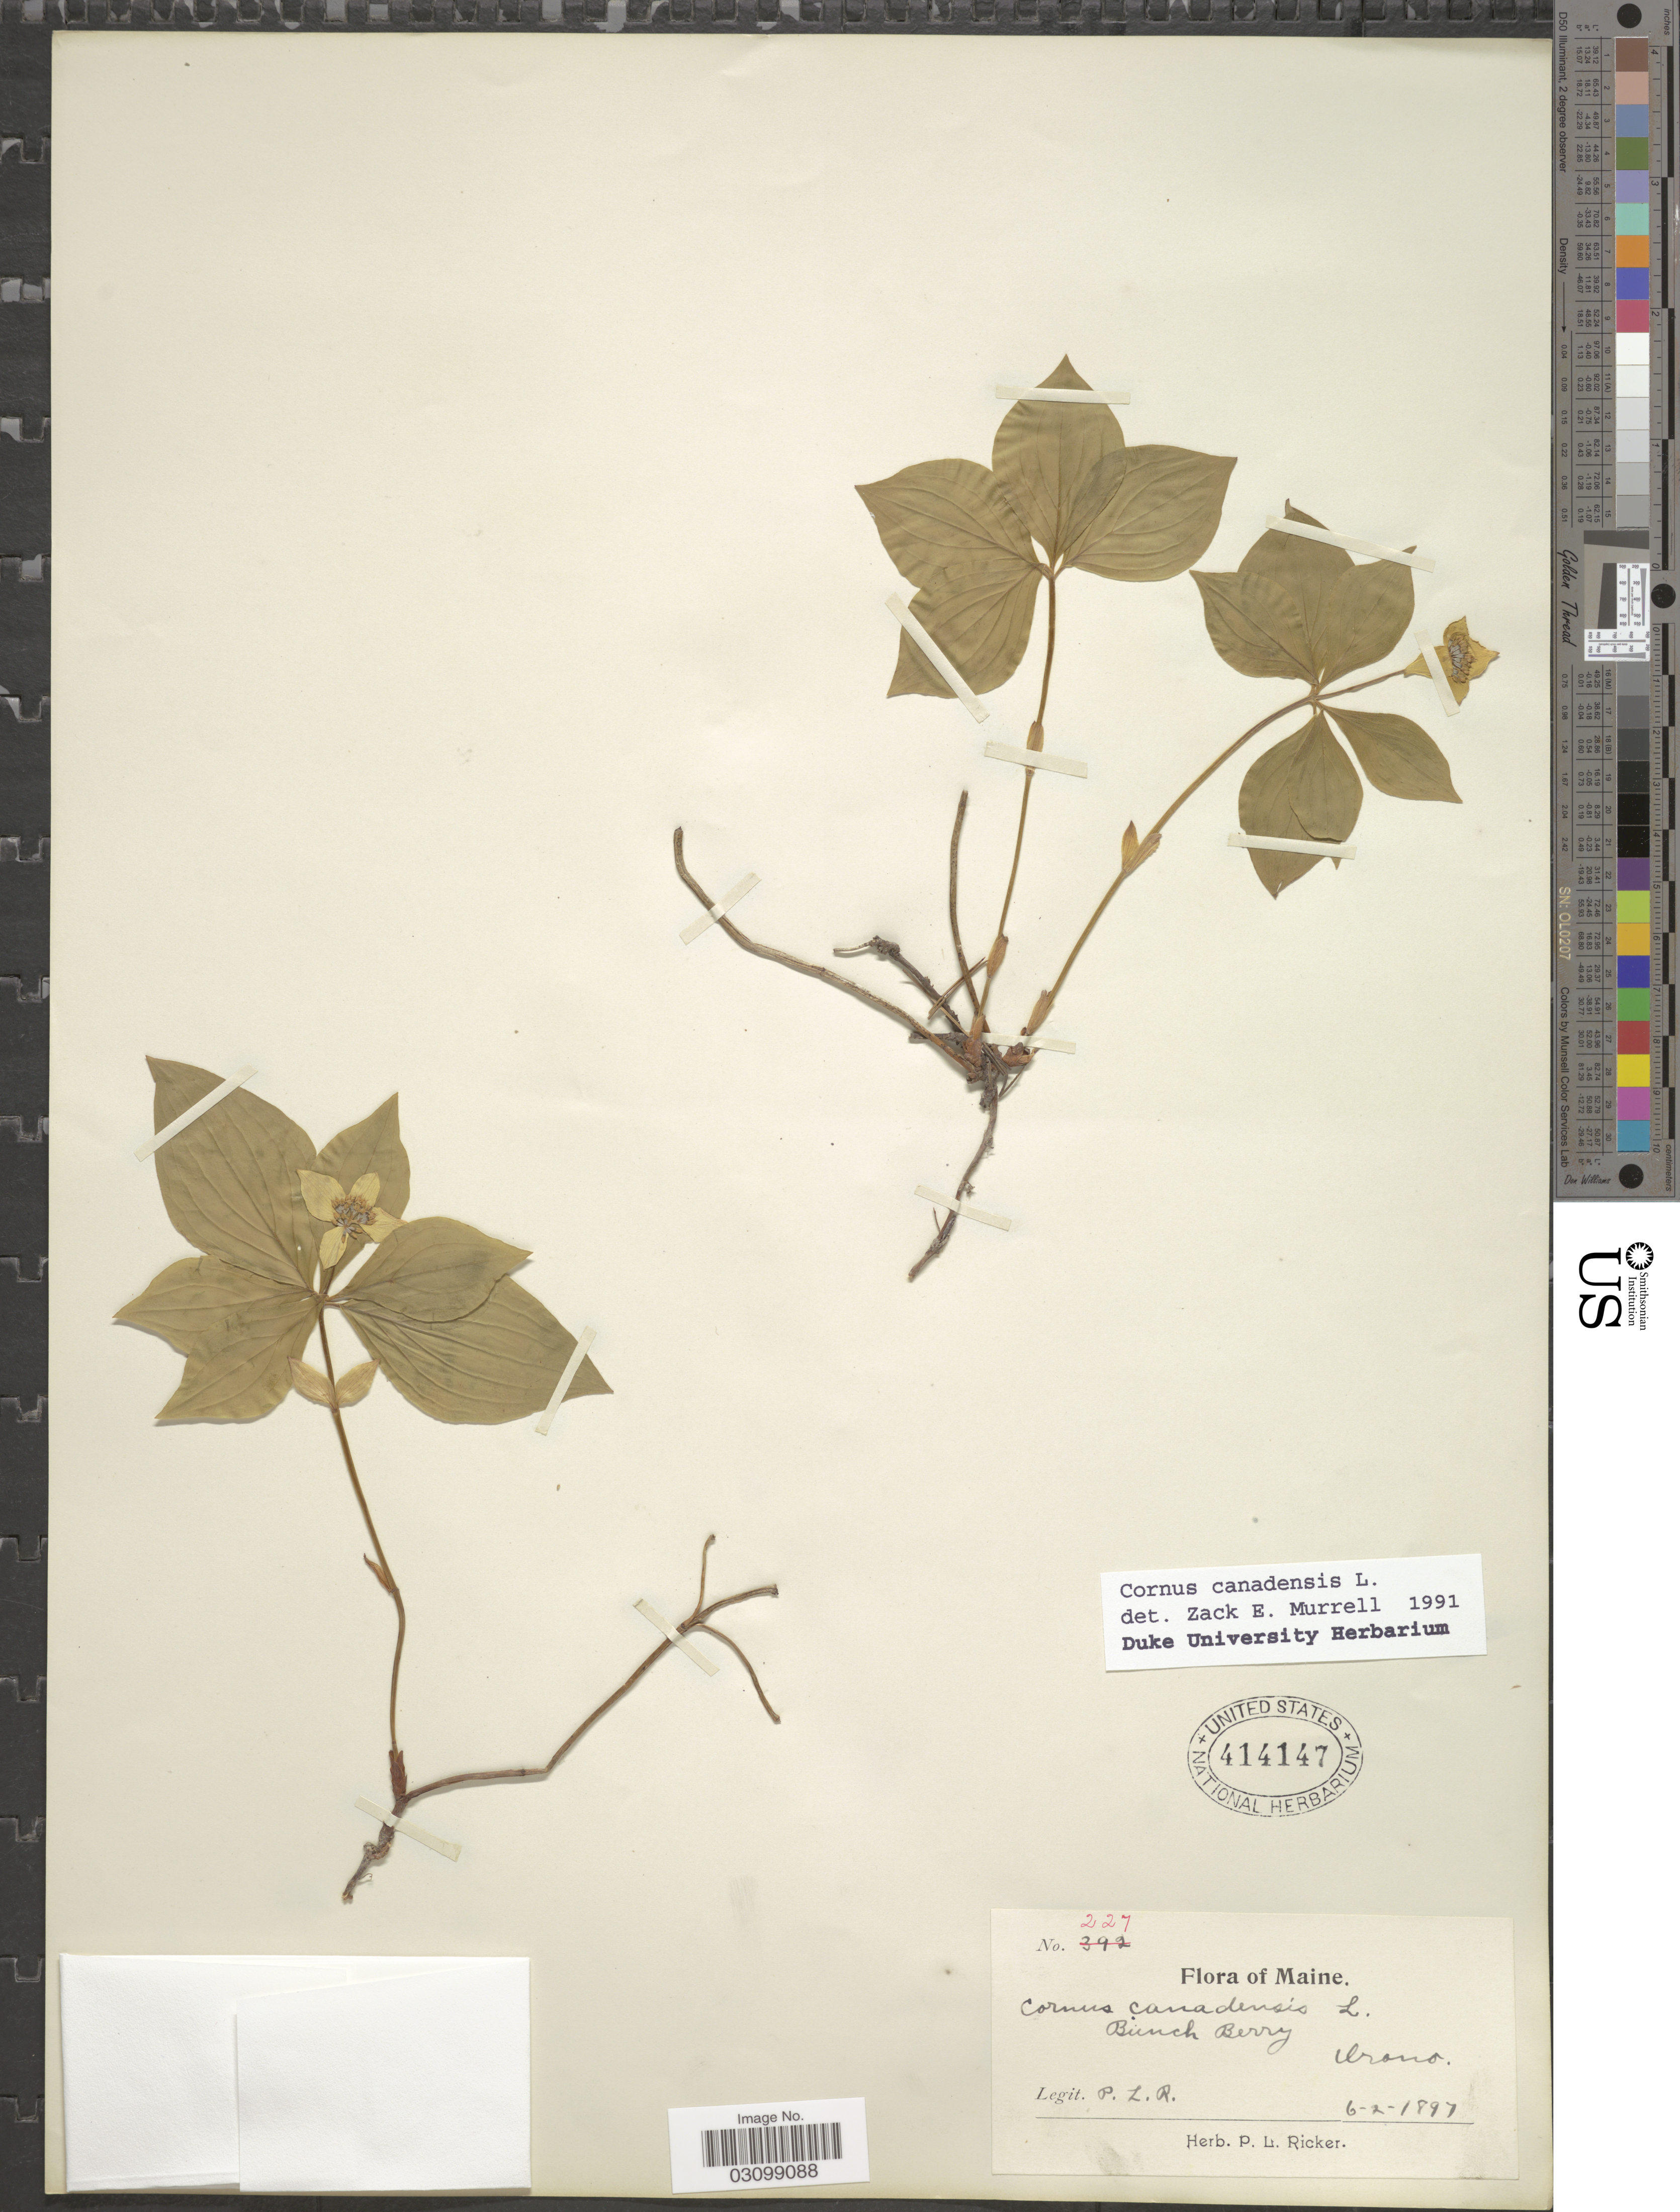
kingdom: Plantae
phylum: Tracheophyta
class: Magnoliopsida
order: Cornales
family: Cornaceae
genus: Cornus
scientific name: Cornus canadensis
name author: L.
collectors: P. Ricker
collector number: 227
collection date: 1897-06-02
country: United States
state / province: Maine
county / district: Penobscot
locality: Bunch Berry. Orono.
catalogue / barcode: US 414147